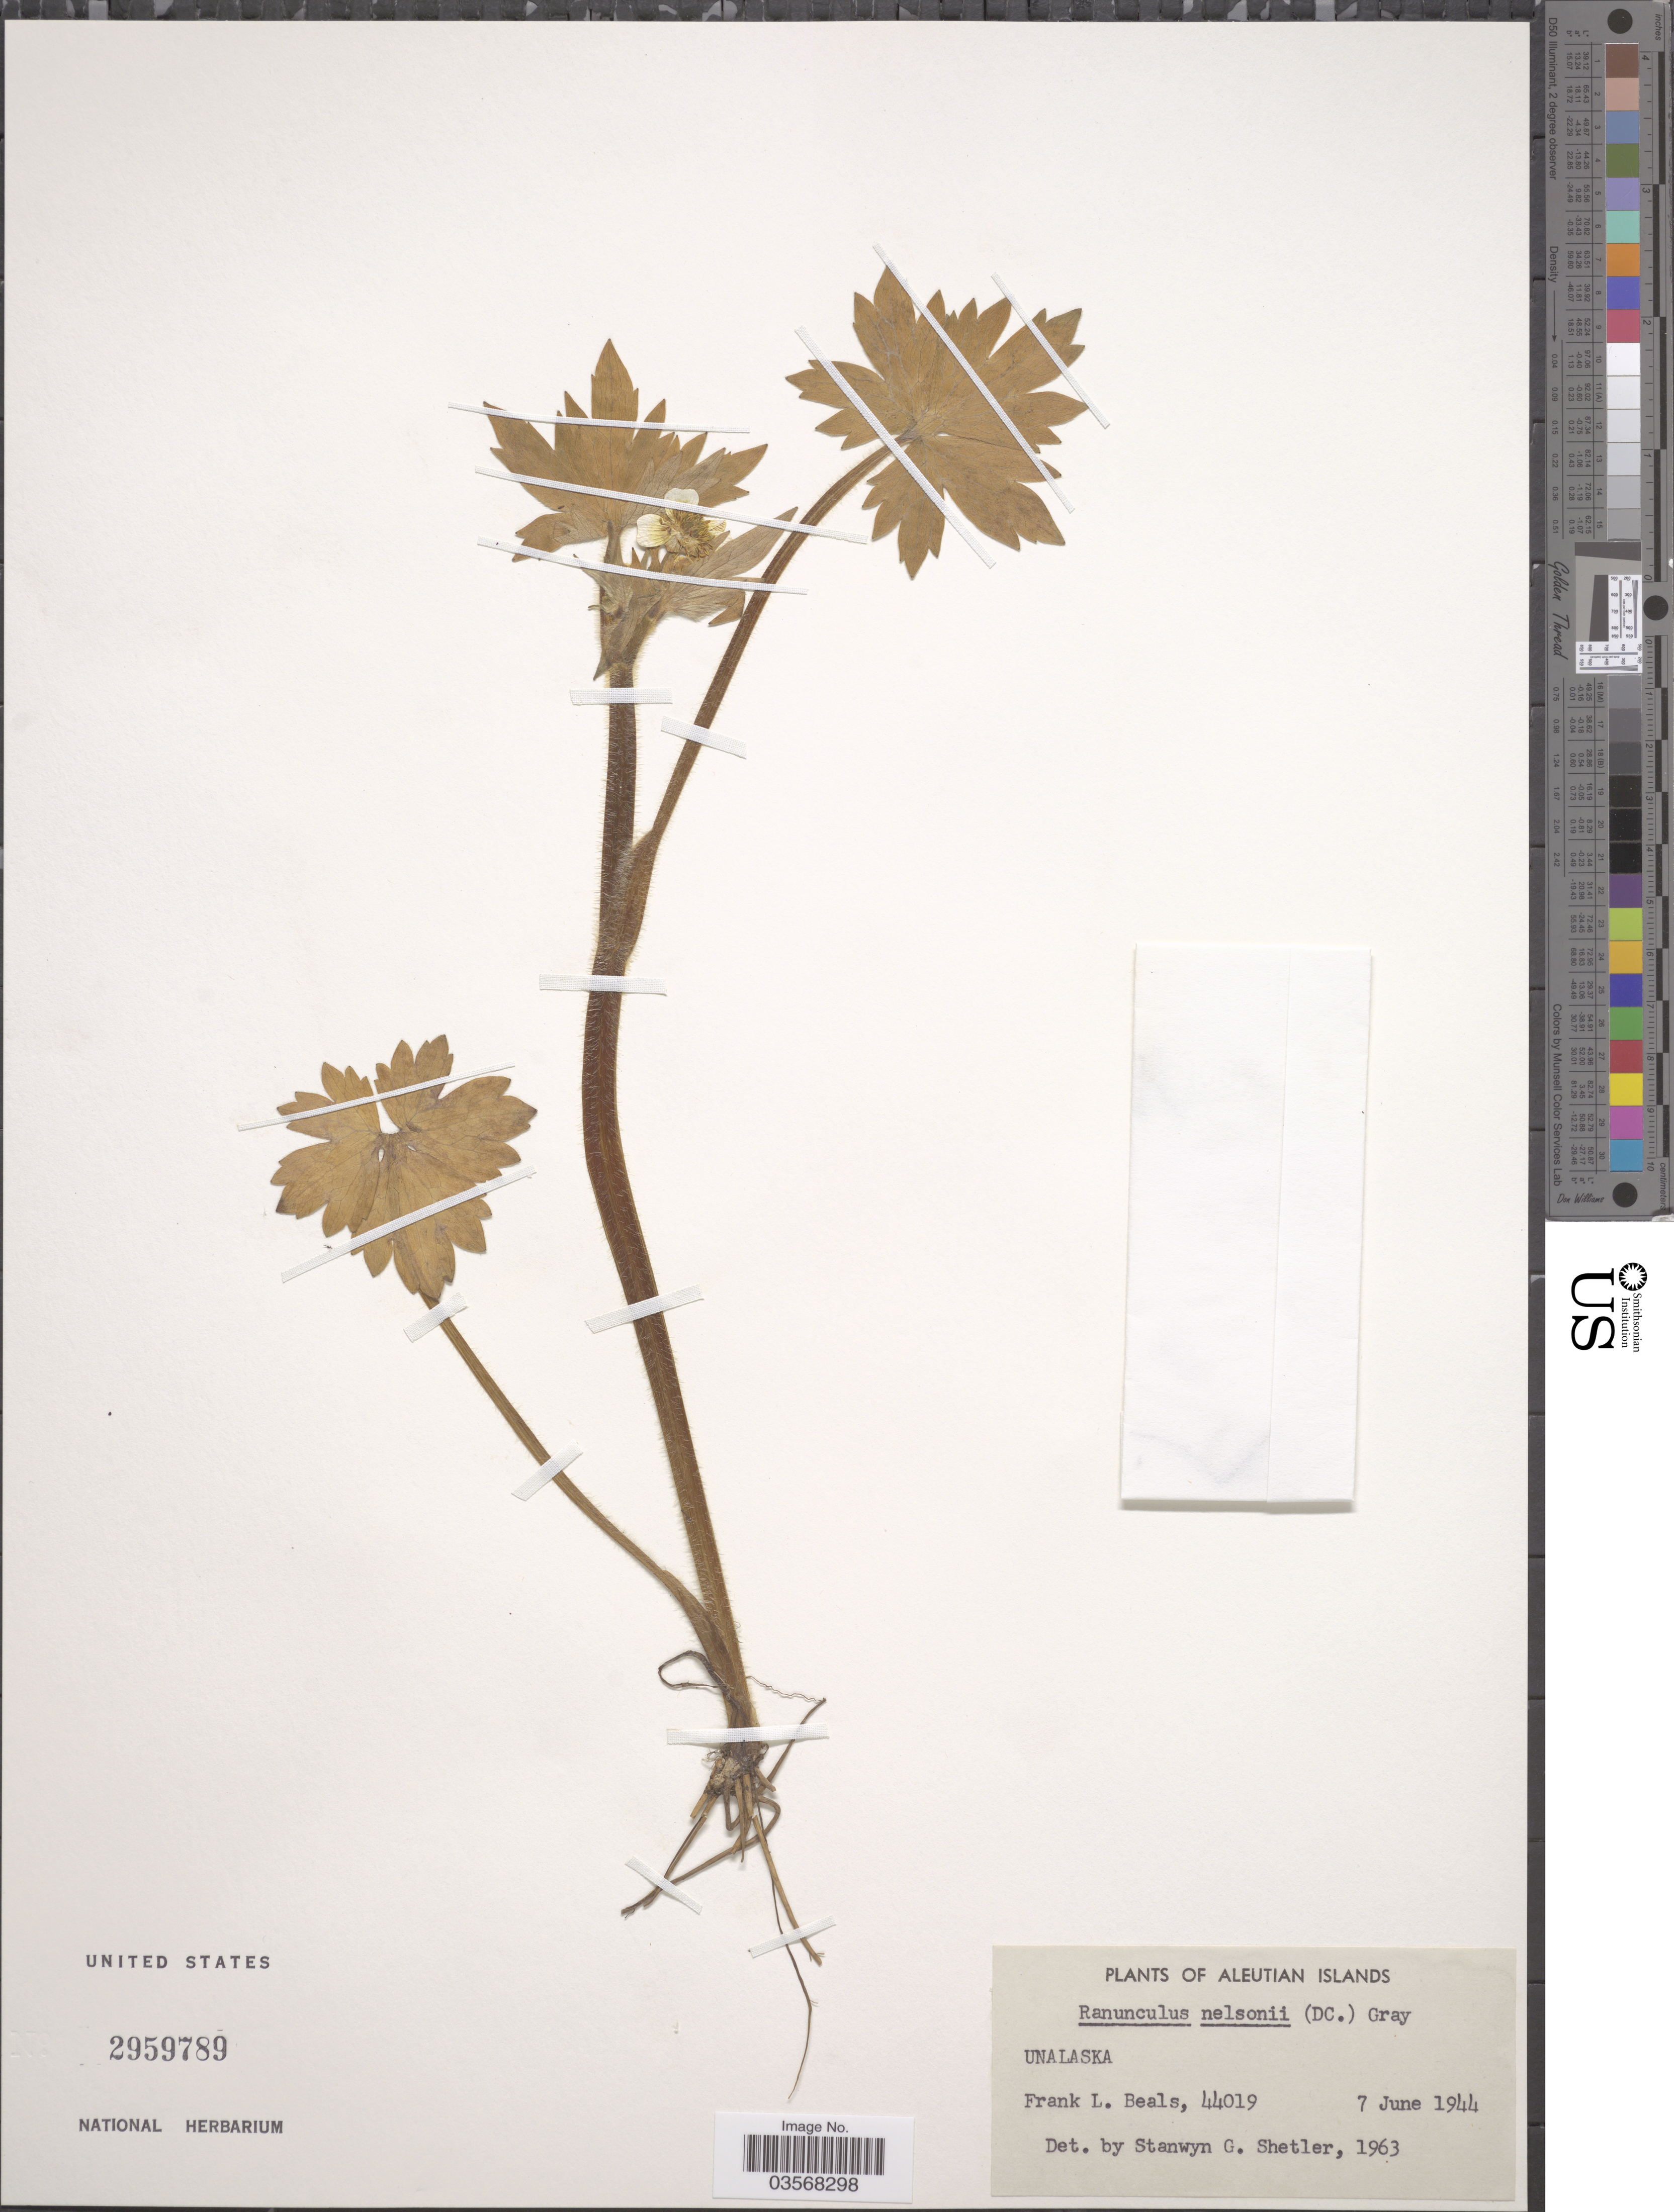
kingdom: Plantae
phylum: Tracheophyta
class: Magnoliopsida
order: Ranunculales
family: Ranunculaceae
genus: Ranunculus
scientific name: Ranunculus occidentalis var. nelsonii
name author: (DC.) L.D. Benson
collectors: F. Beals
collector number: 44019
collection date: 1944-06-07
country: United States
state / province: Alaska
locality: Aleutian Islands. Unalaska.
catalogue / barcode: US 2959789